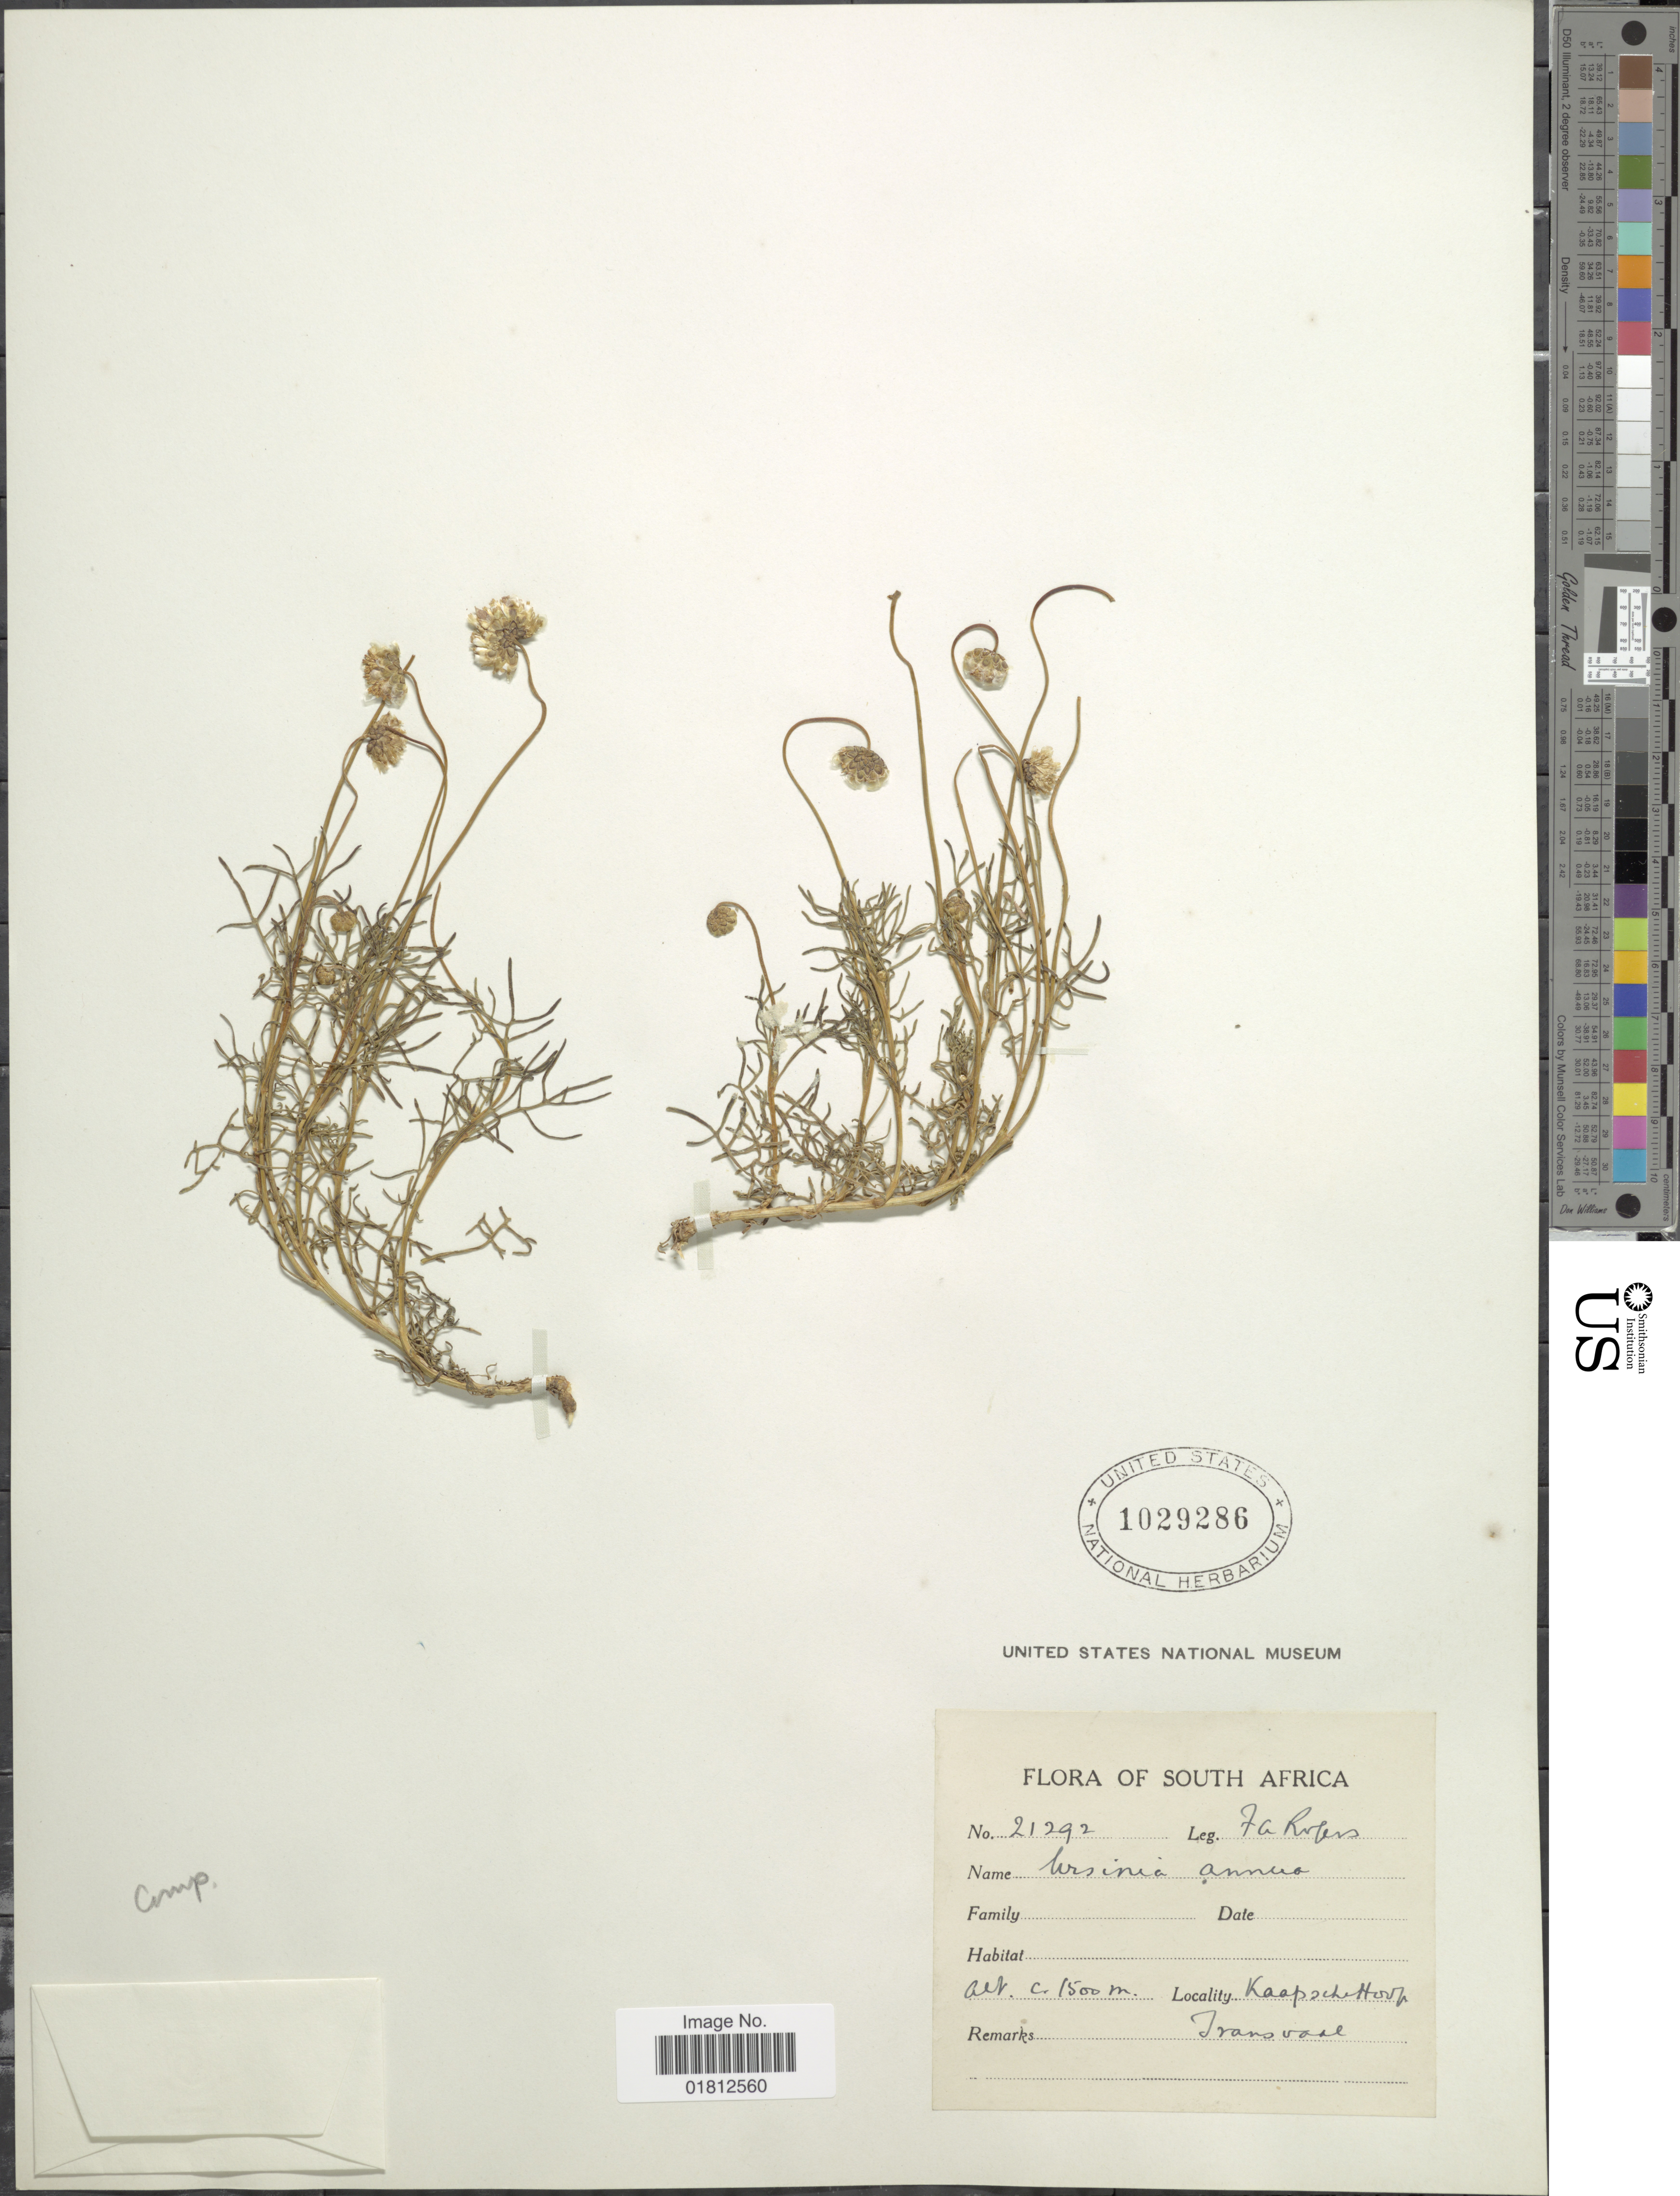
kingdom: Plantae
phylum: Tracheophyta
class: Magnoliopsida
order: Asterales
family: Asteraceae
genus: Ursinia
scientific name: Ursinia annua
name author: Less.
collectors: F. A. Rogers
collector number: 21292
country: South Africa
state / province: Mpumalanga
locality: Kaapsche Hoop, Transvaal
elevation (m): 1500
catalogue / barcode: US 1029286